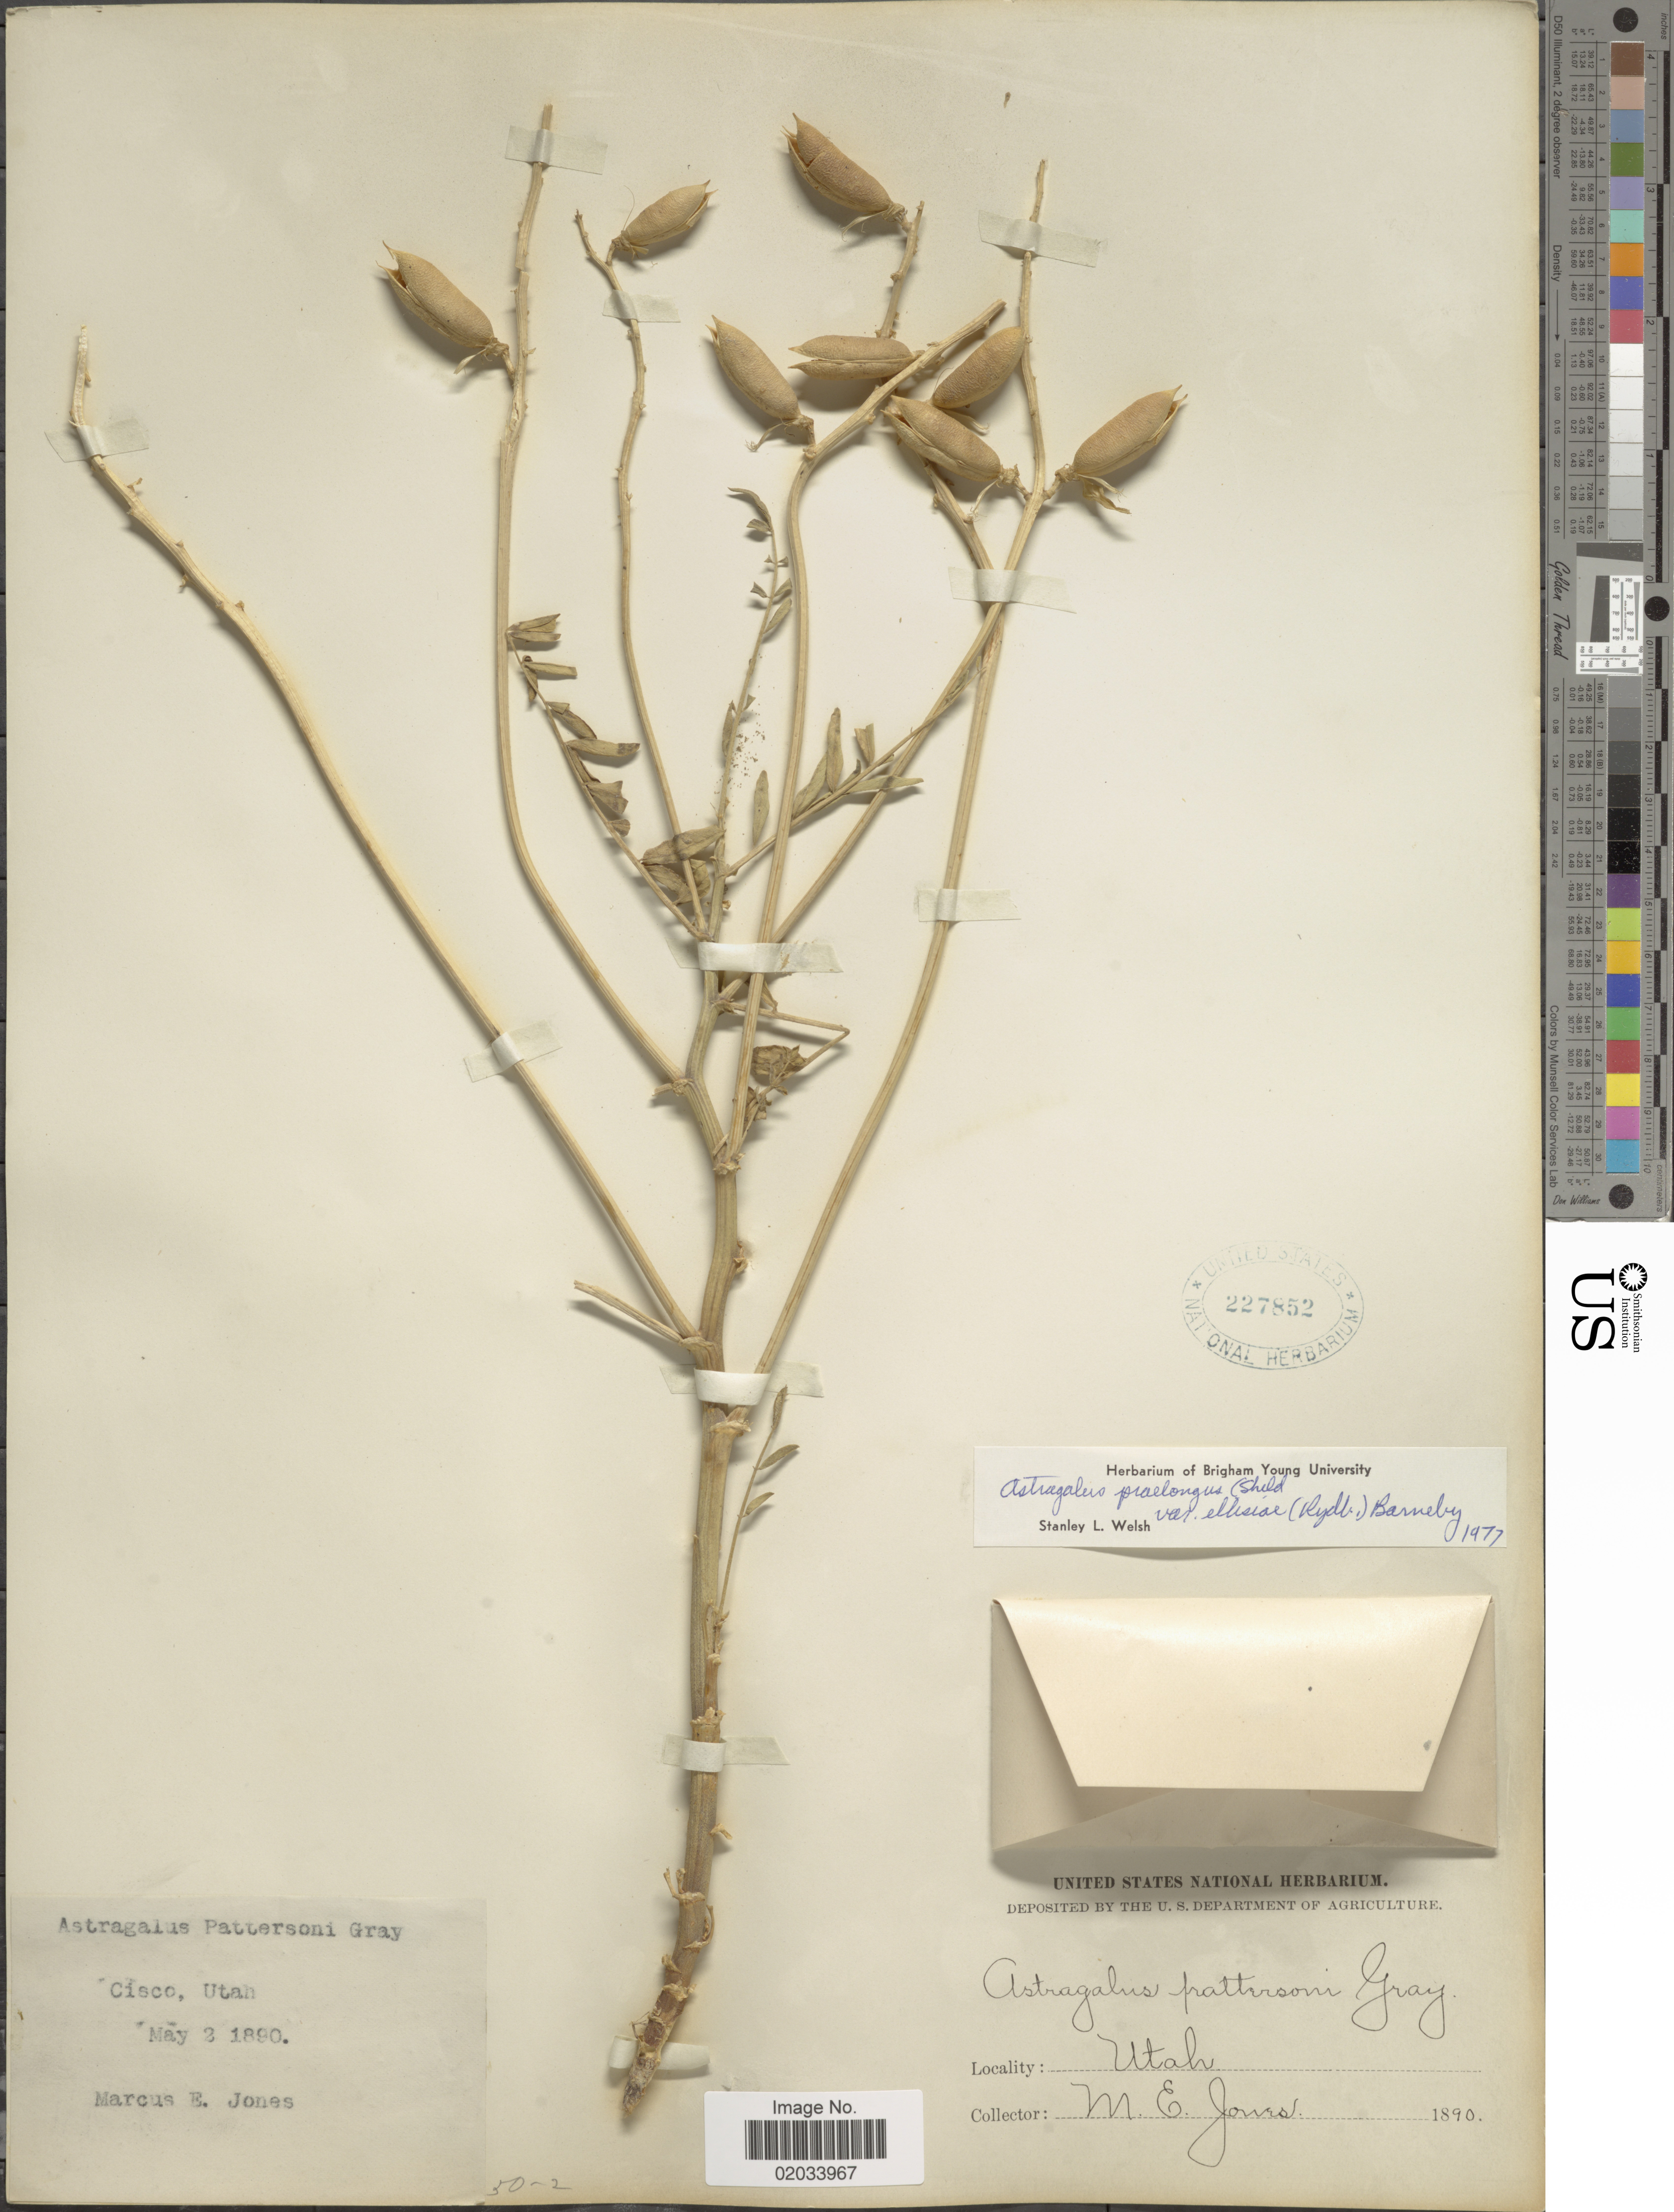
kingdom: Plantae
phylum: Tracheophyta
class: Magnoliopsida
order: Fabales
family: Fabaceae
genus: Astragalus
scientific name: Astragalus praelongus var. ellisiae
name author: (Rydb.) Barneby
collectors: M. E. Jones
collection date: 1890-05-02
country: United States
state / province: Utah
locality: Cisco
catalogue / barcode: US 227852